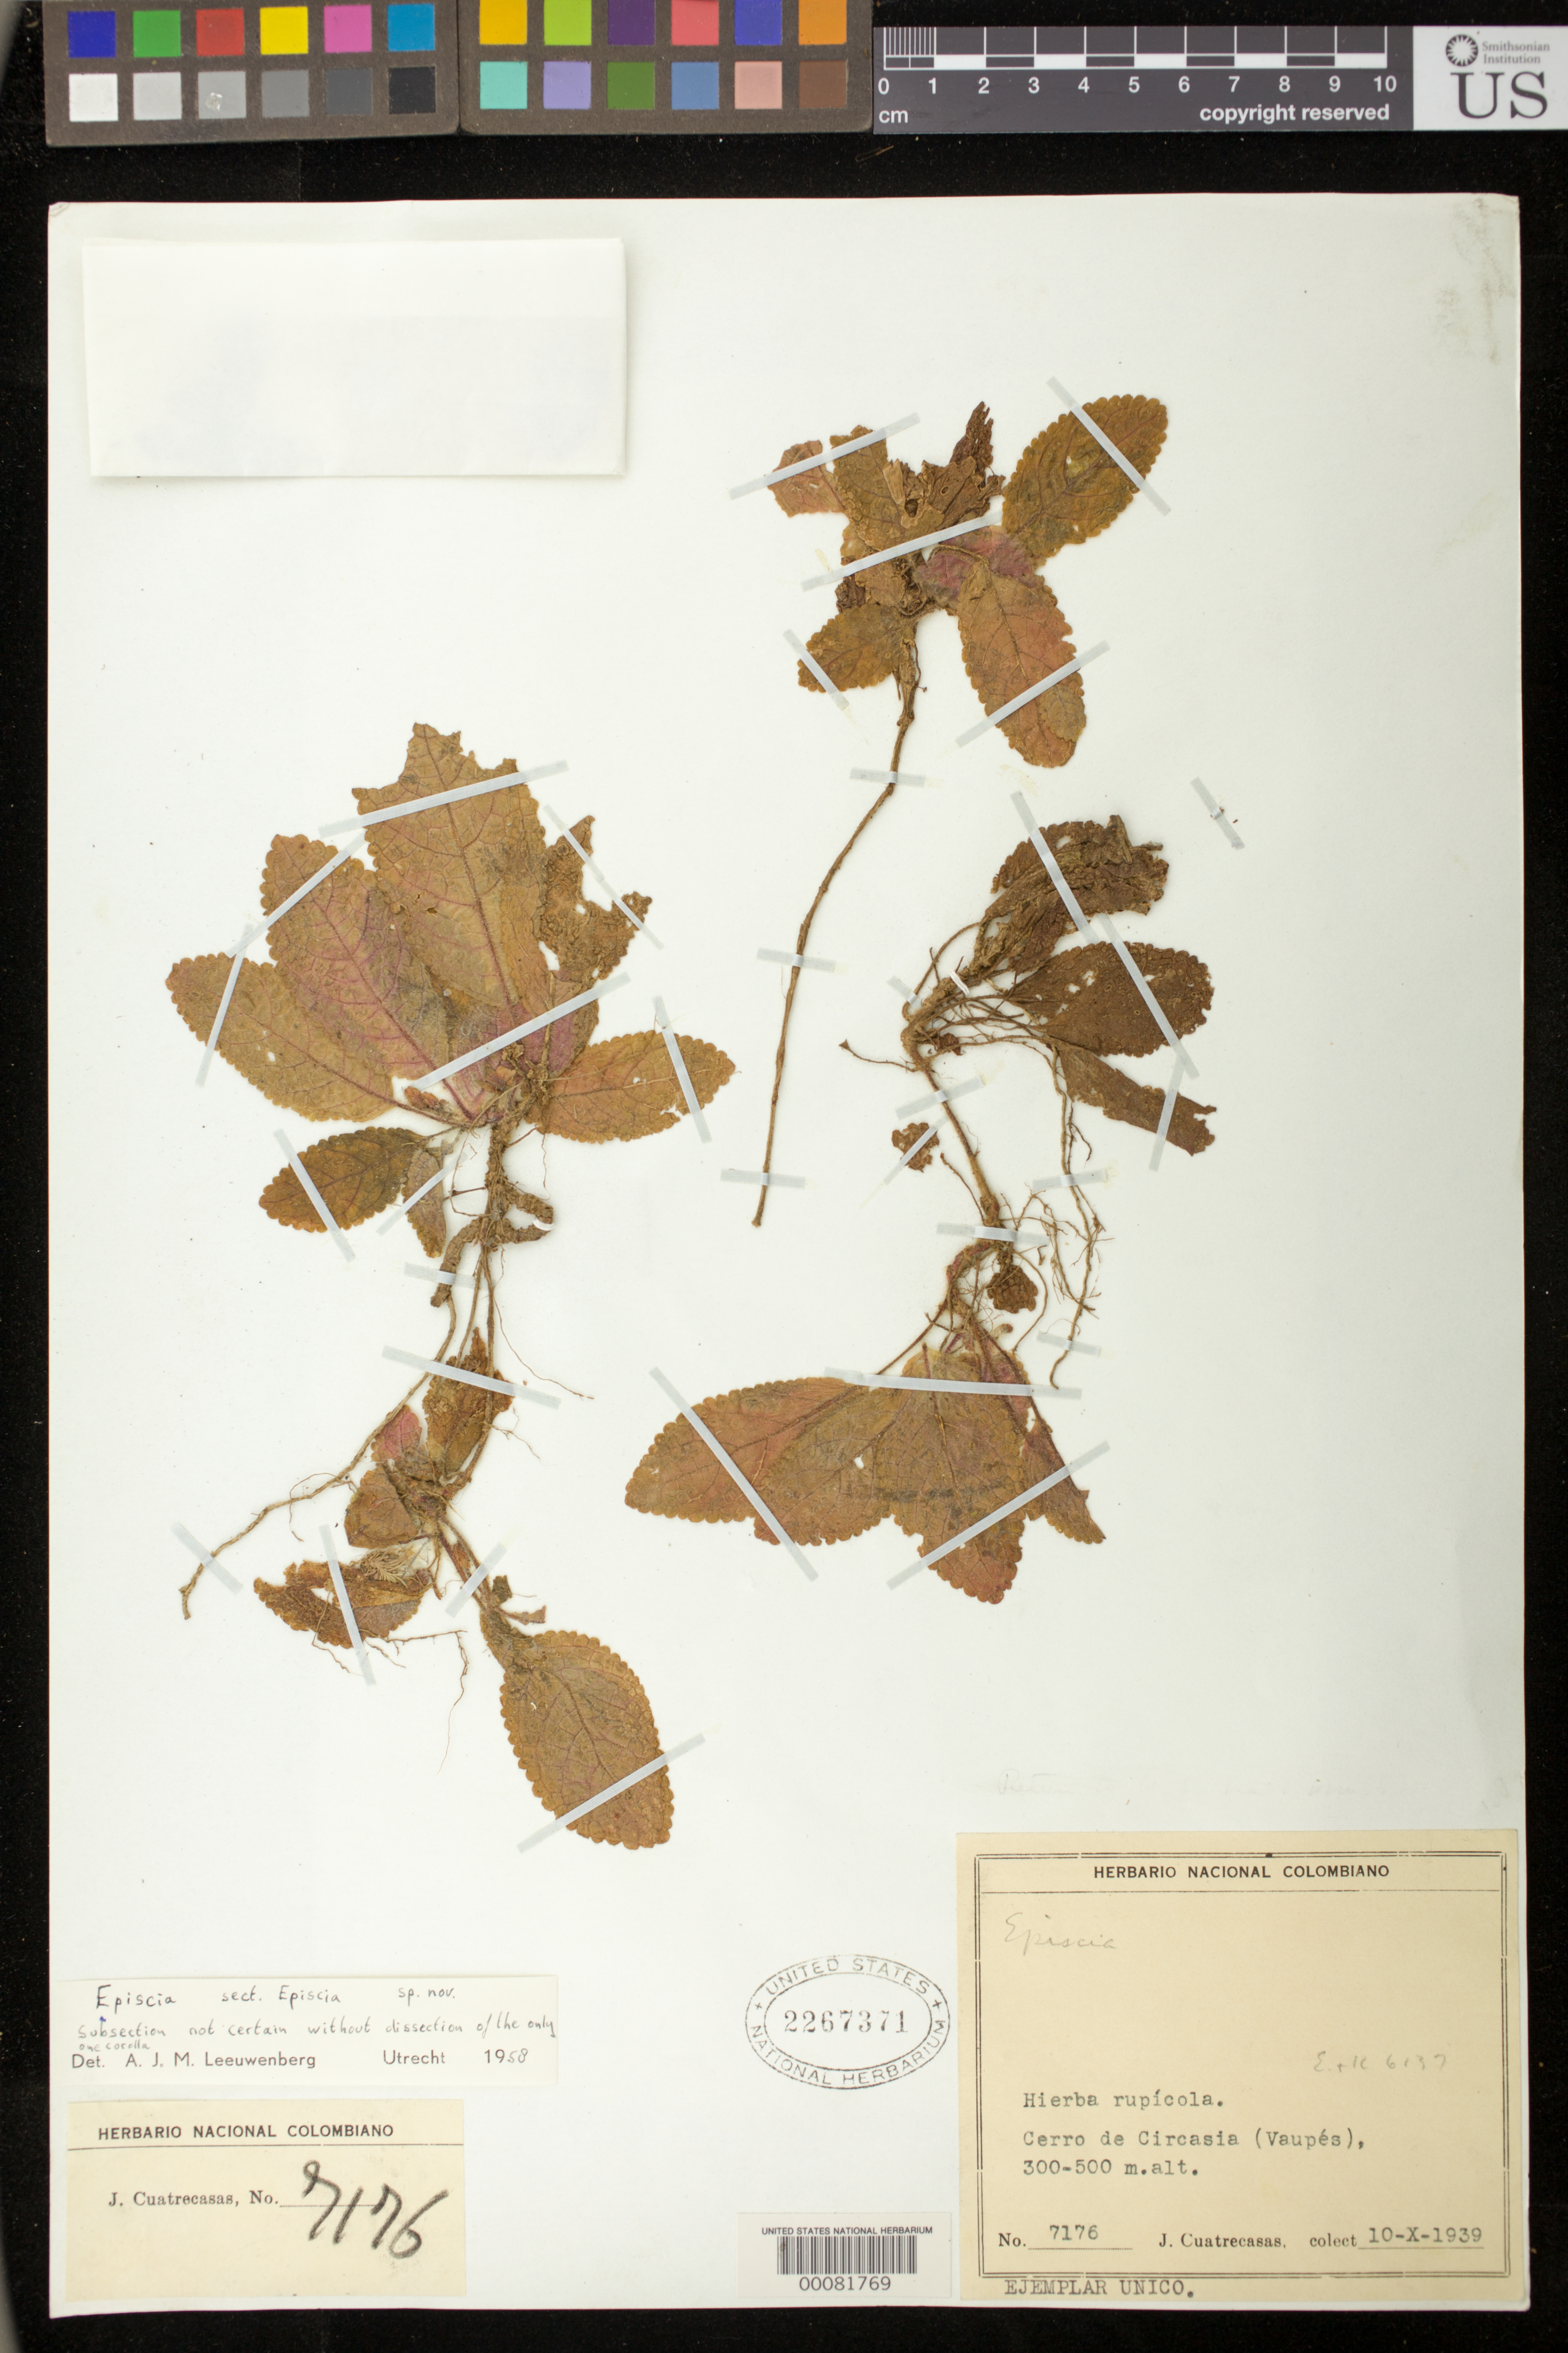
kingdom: Plantae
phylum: Tracheophyta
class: Magnoliopsida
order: Lamiales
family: Gesneriaceae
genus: Episcia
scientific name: Episcia sp.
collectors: J. Cuatrecasas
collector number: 7176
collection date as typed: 10 Oct 1939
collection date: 1939-10-10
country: Colombia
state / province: Vaupés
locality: Cerro de Circasia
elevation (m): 300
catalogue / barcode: US 2267371